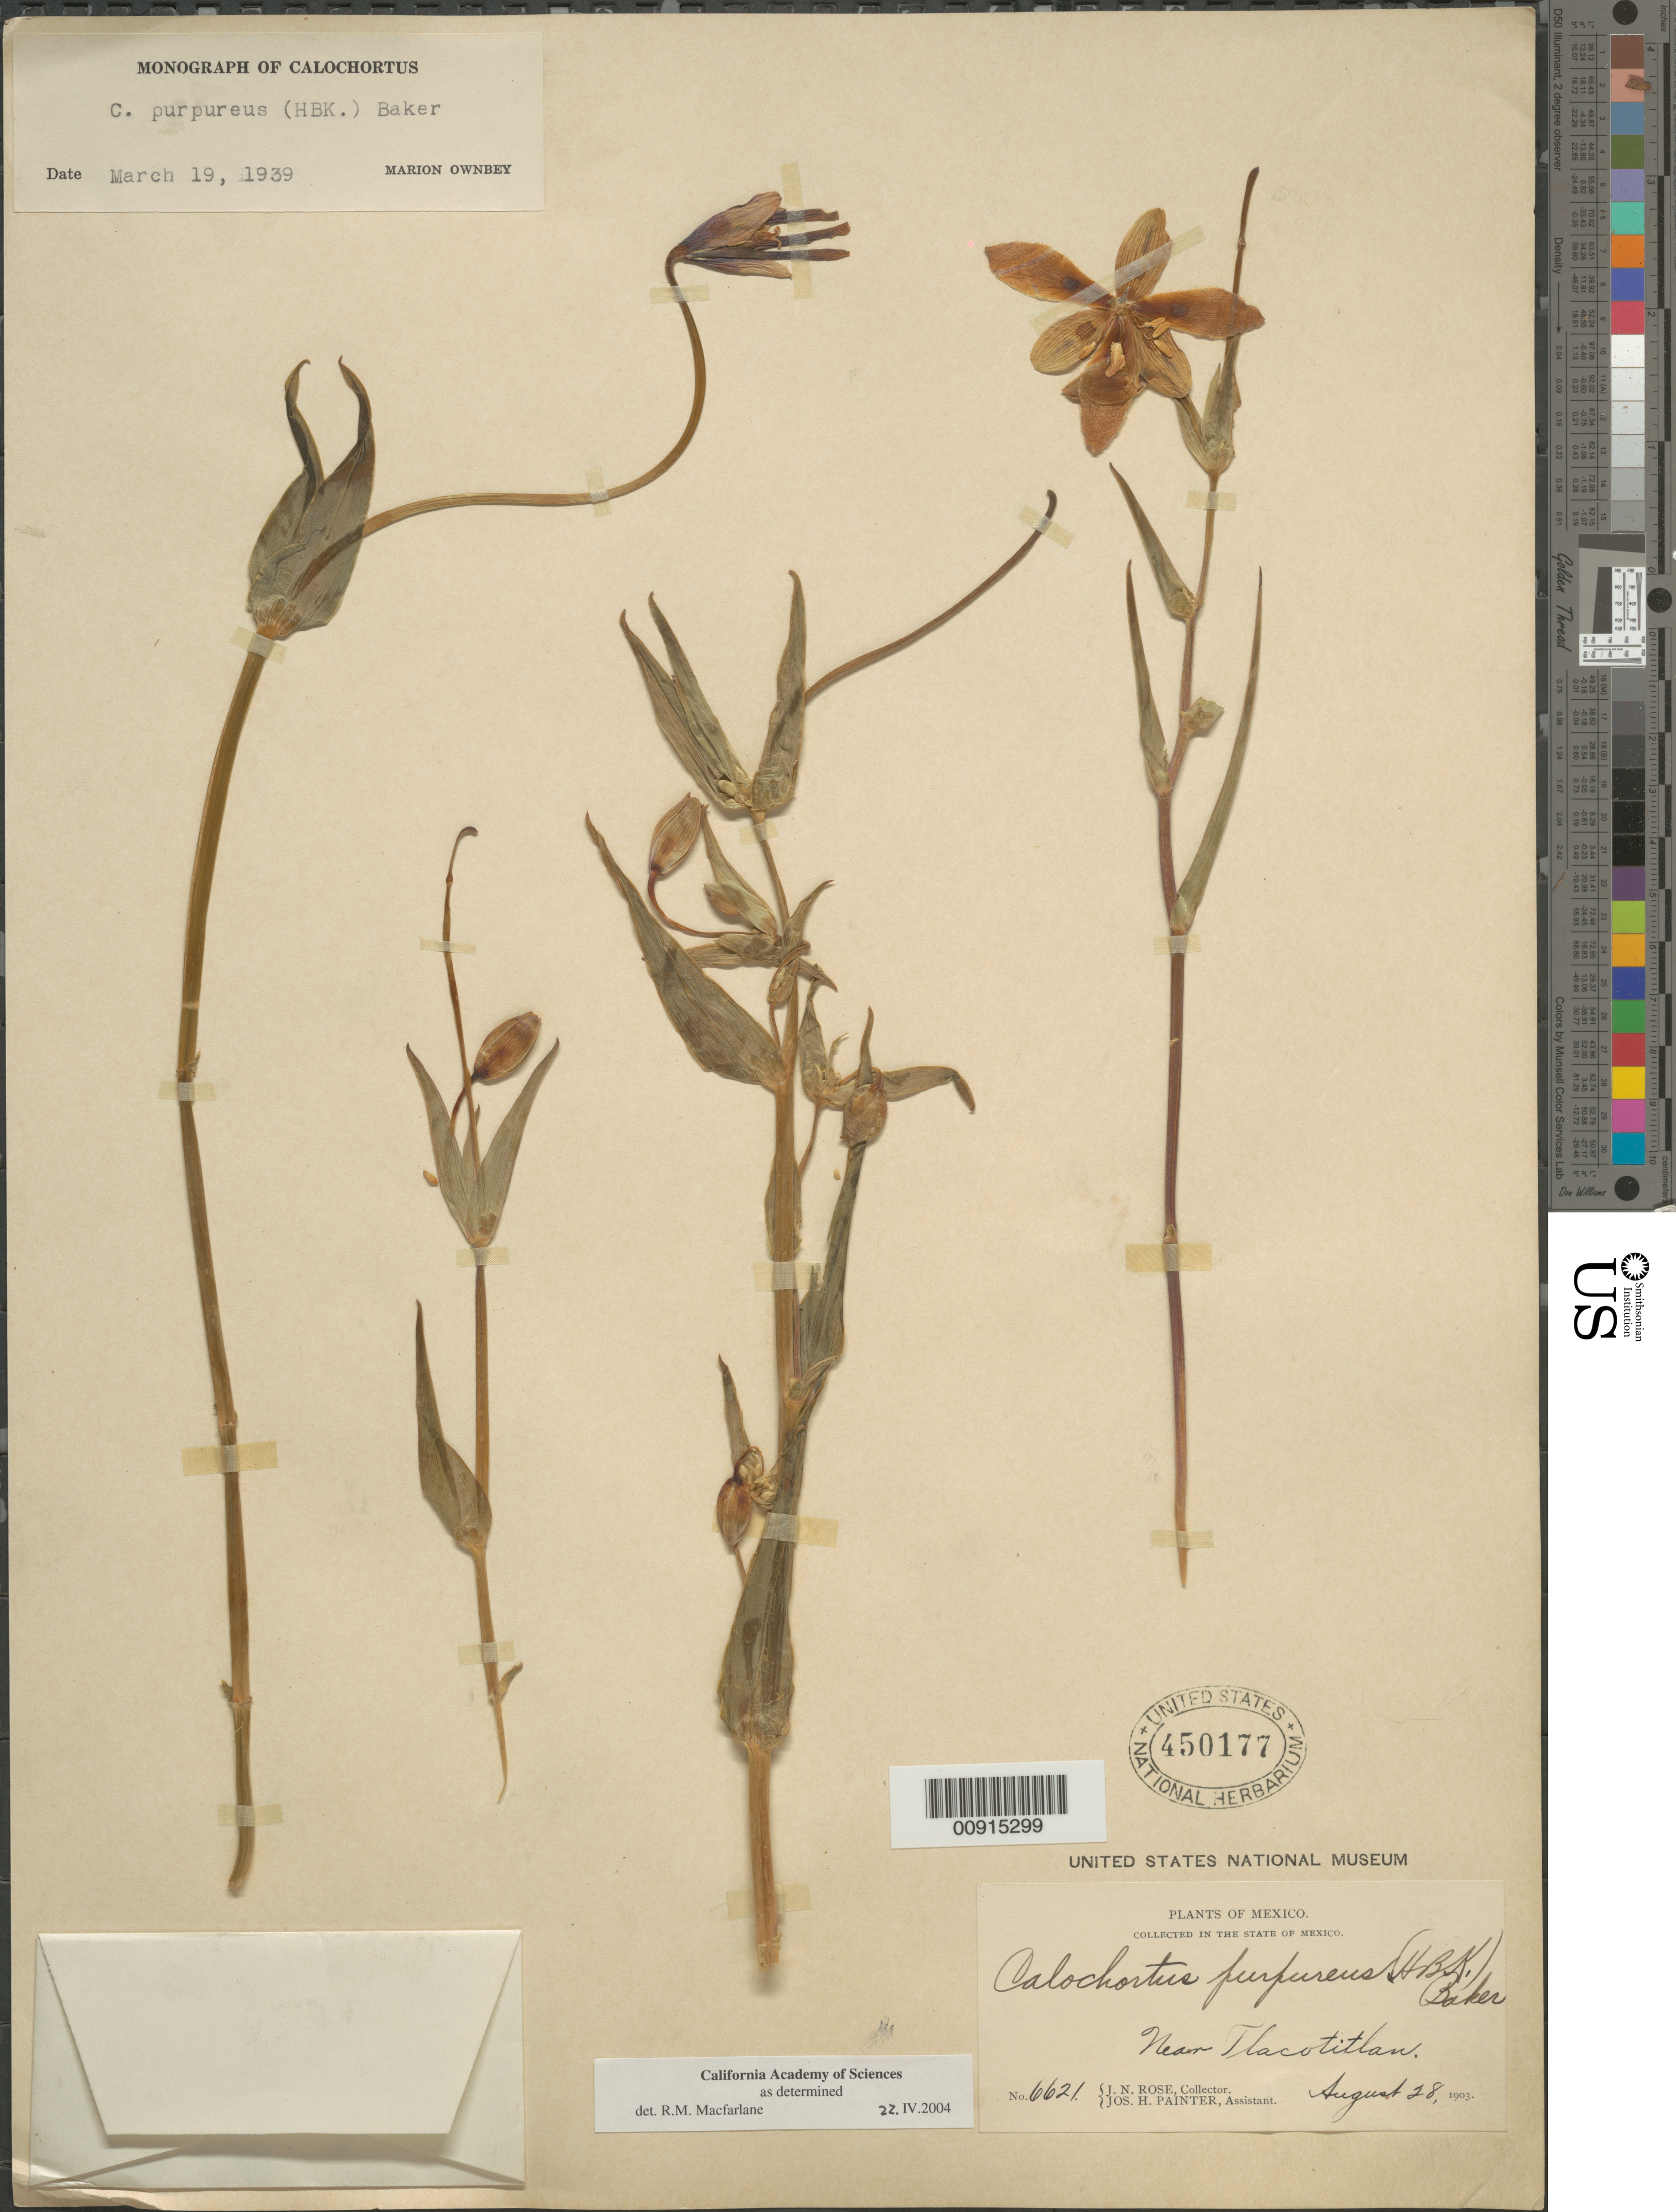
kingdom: Plantae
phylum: Tracheophyta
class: Liliopsida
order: Liliales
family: Liliaceae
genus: Calochortus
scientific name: Calochortus purpureus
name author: (Kunth) Baker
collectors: J. N. Rose & J. H. Painter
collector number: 6621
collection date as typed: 28 Aug 1903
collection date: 1903-08-28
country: Mexico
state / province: México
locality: Near Tlacotitlan, State of Mexico.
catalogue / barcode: US 450177